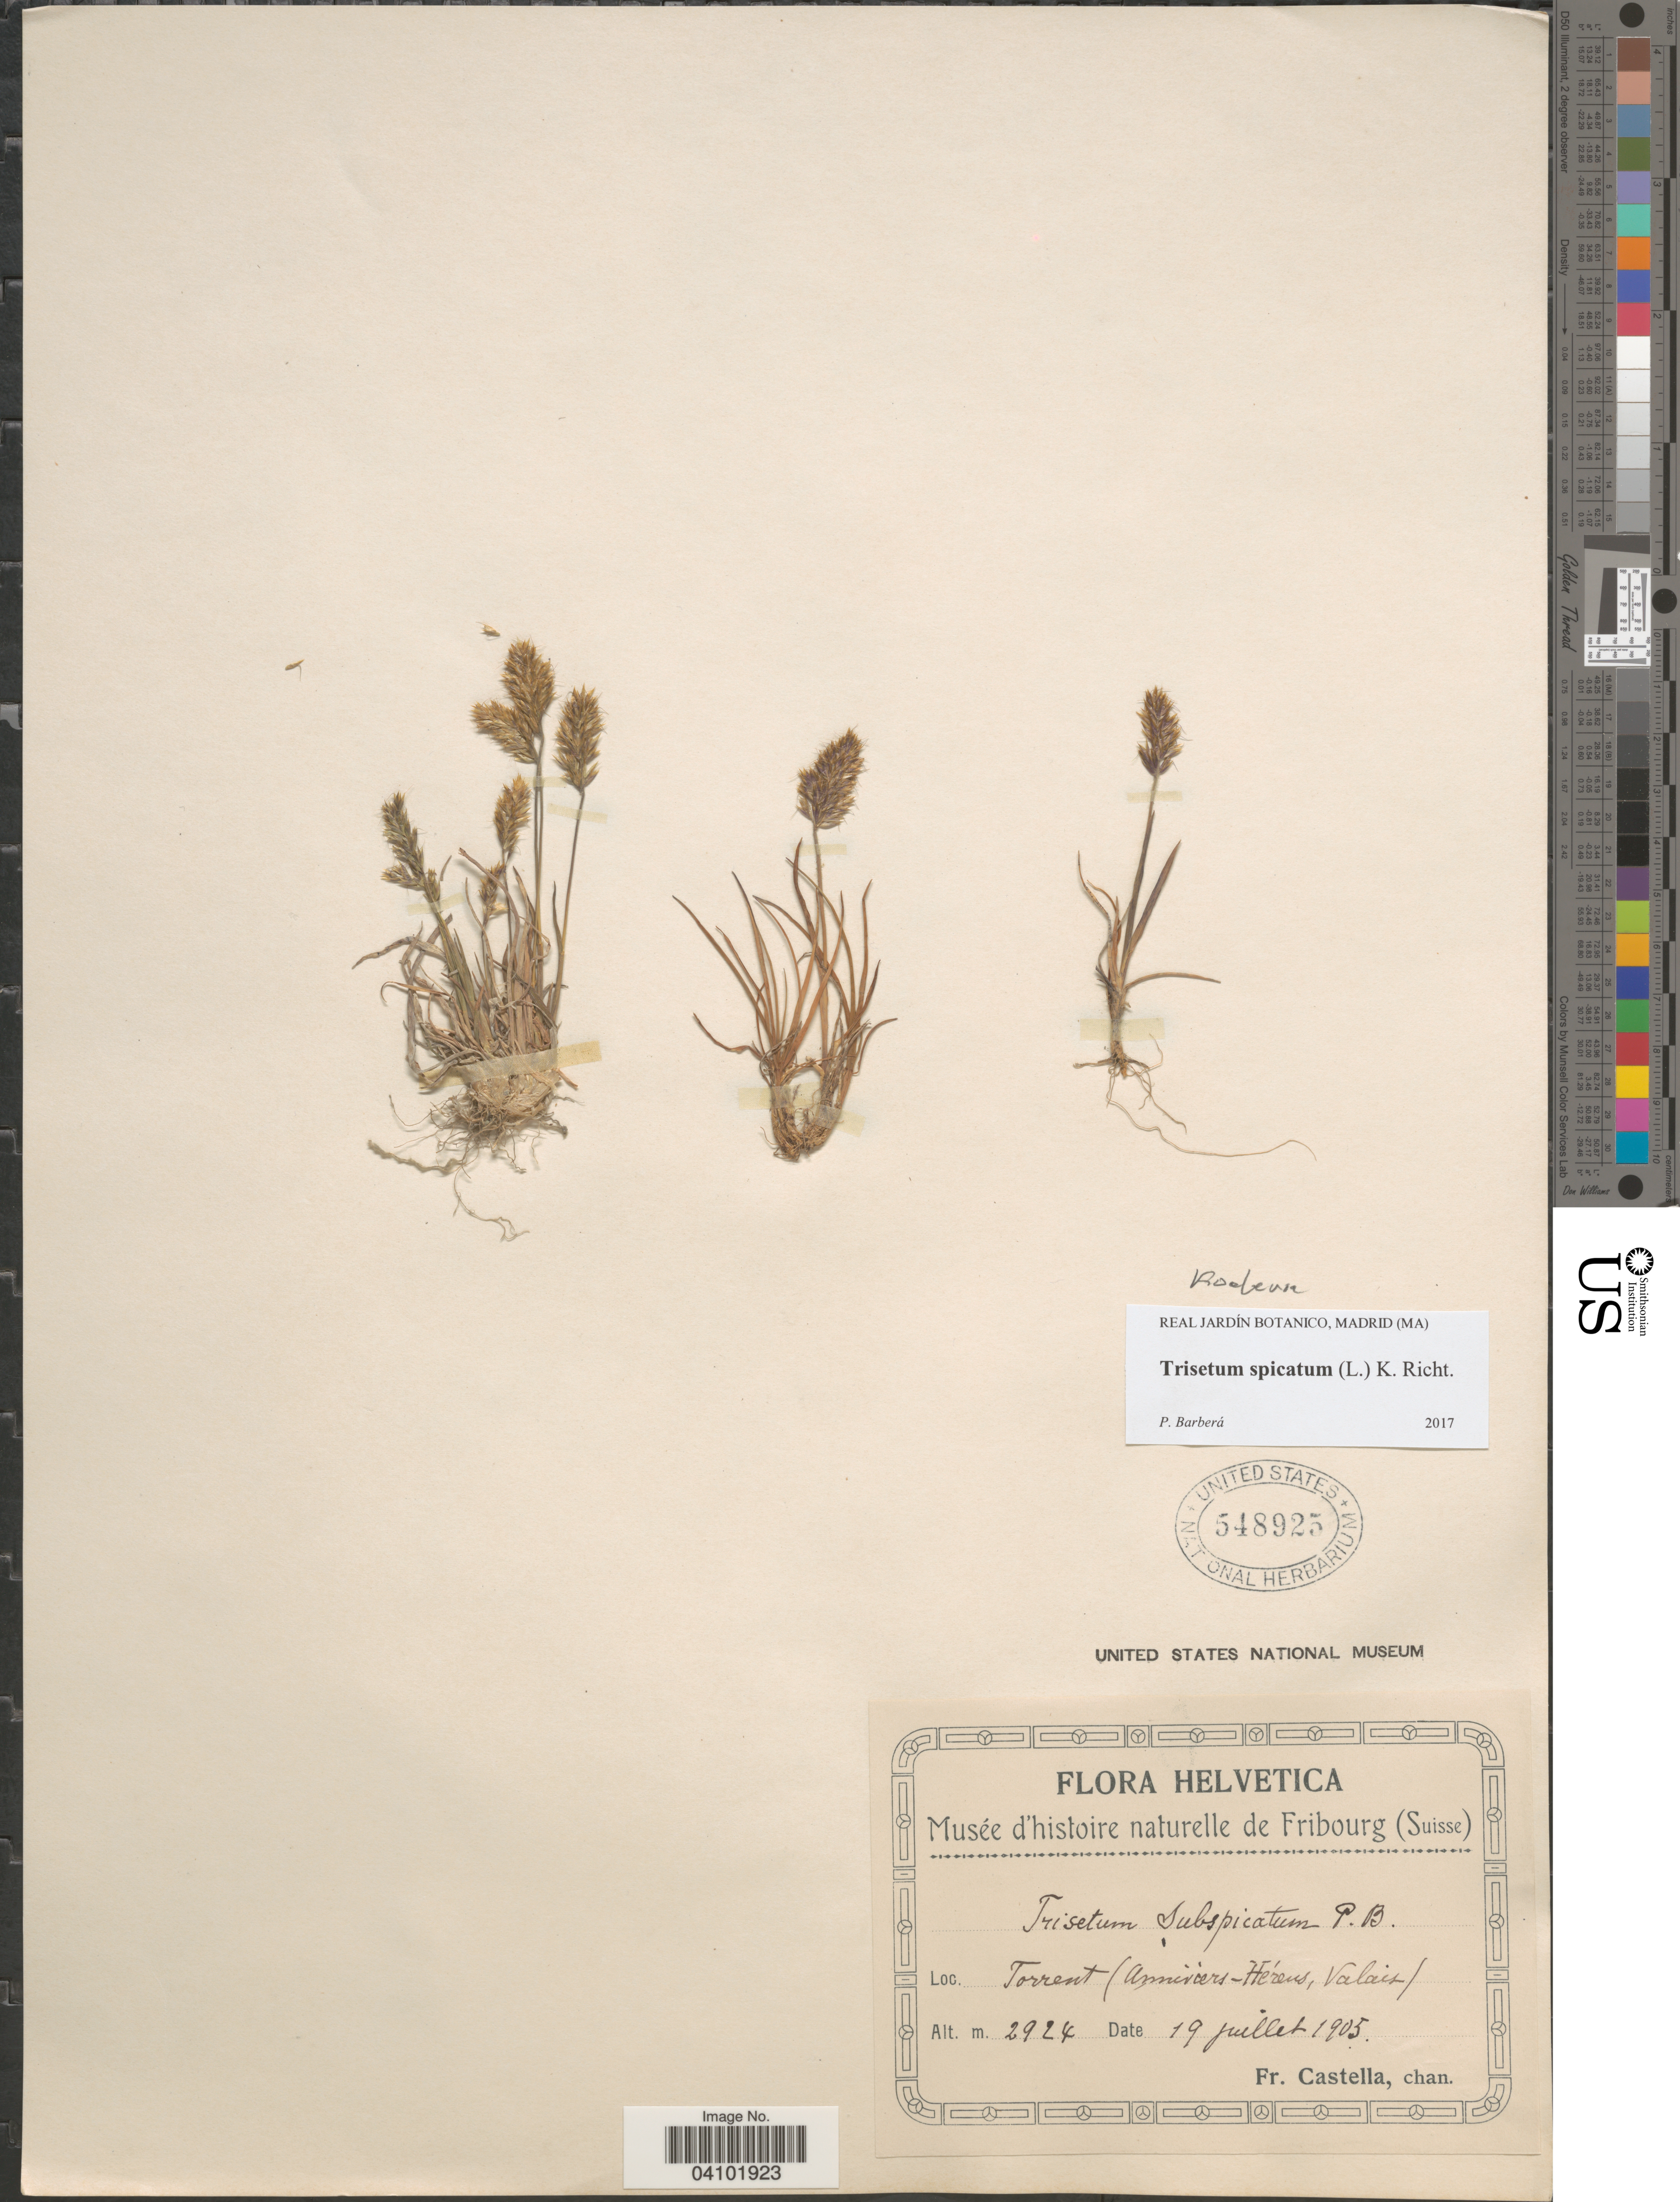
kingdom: Plantae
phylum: Tracheophyta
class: Liliopsida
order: Poales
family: Poaceae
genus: Koeleria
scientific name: Koeleria spicata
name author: (L.) Barberá et al.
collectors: Fr. Castella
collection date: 1905-07-19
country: Switzerland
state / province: Valais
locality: Helvetica. Torrent (Annivièrs-Hérens).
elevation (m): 2924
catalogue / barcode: US 548925